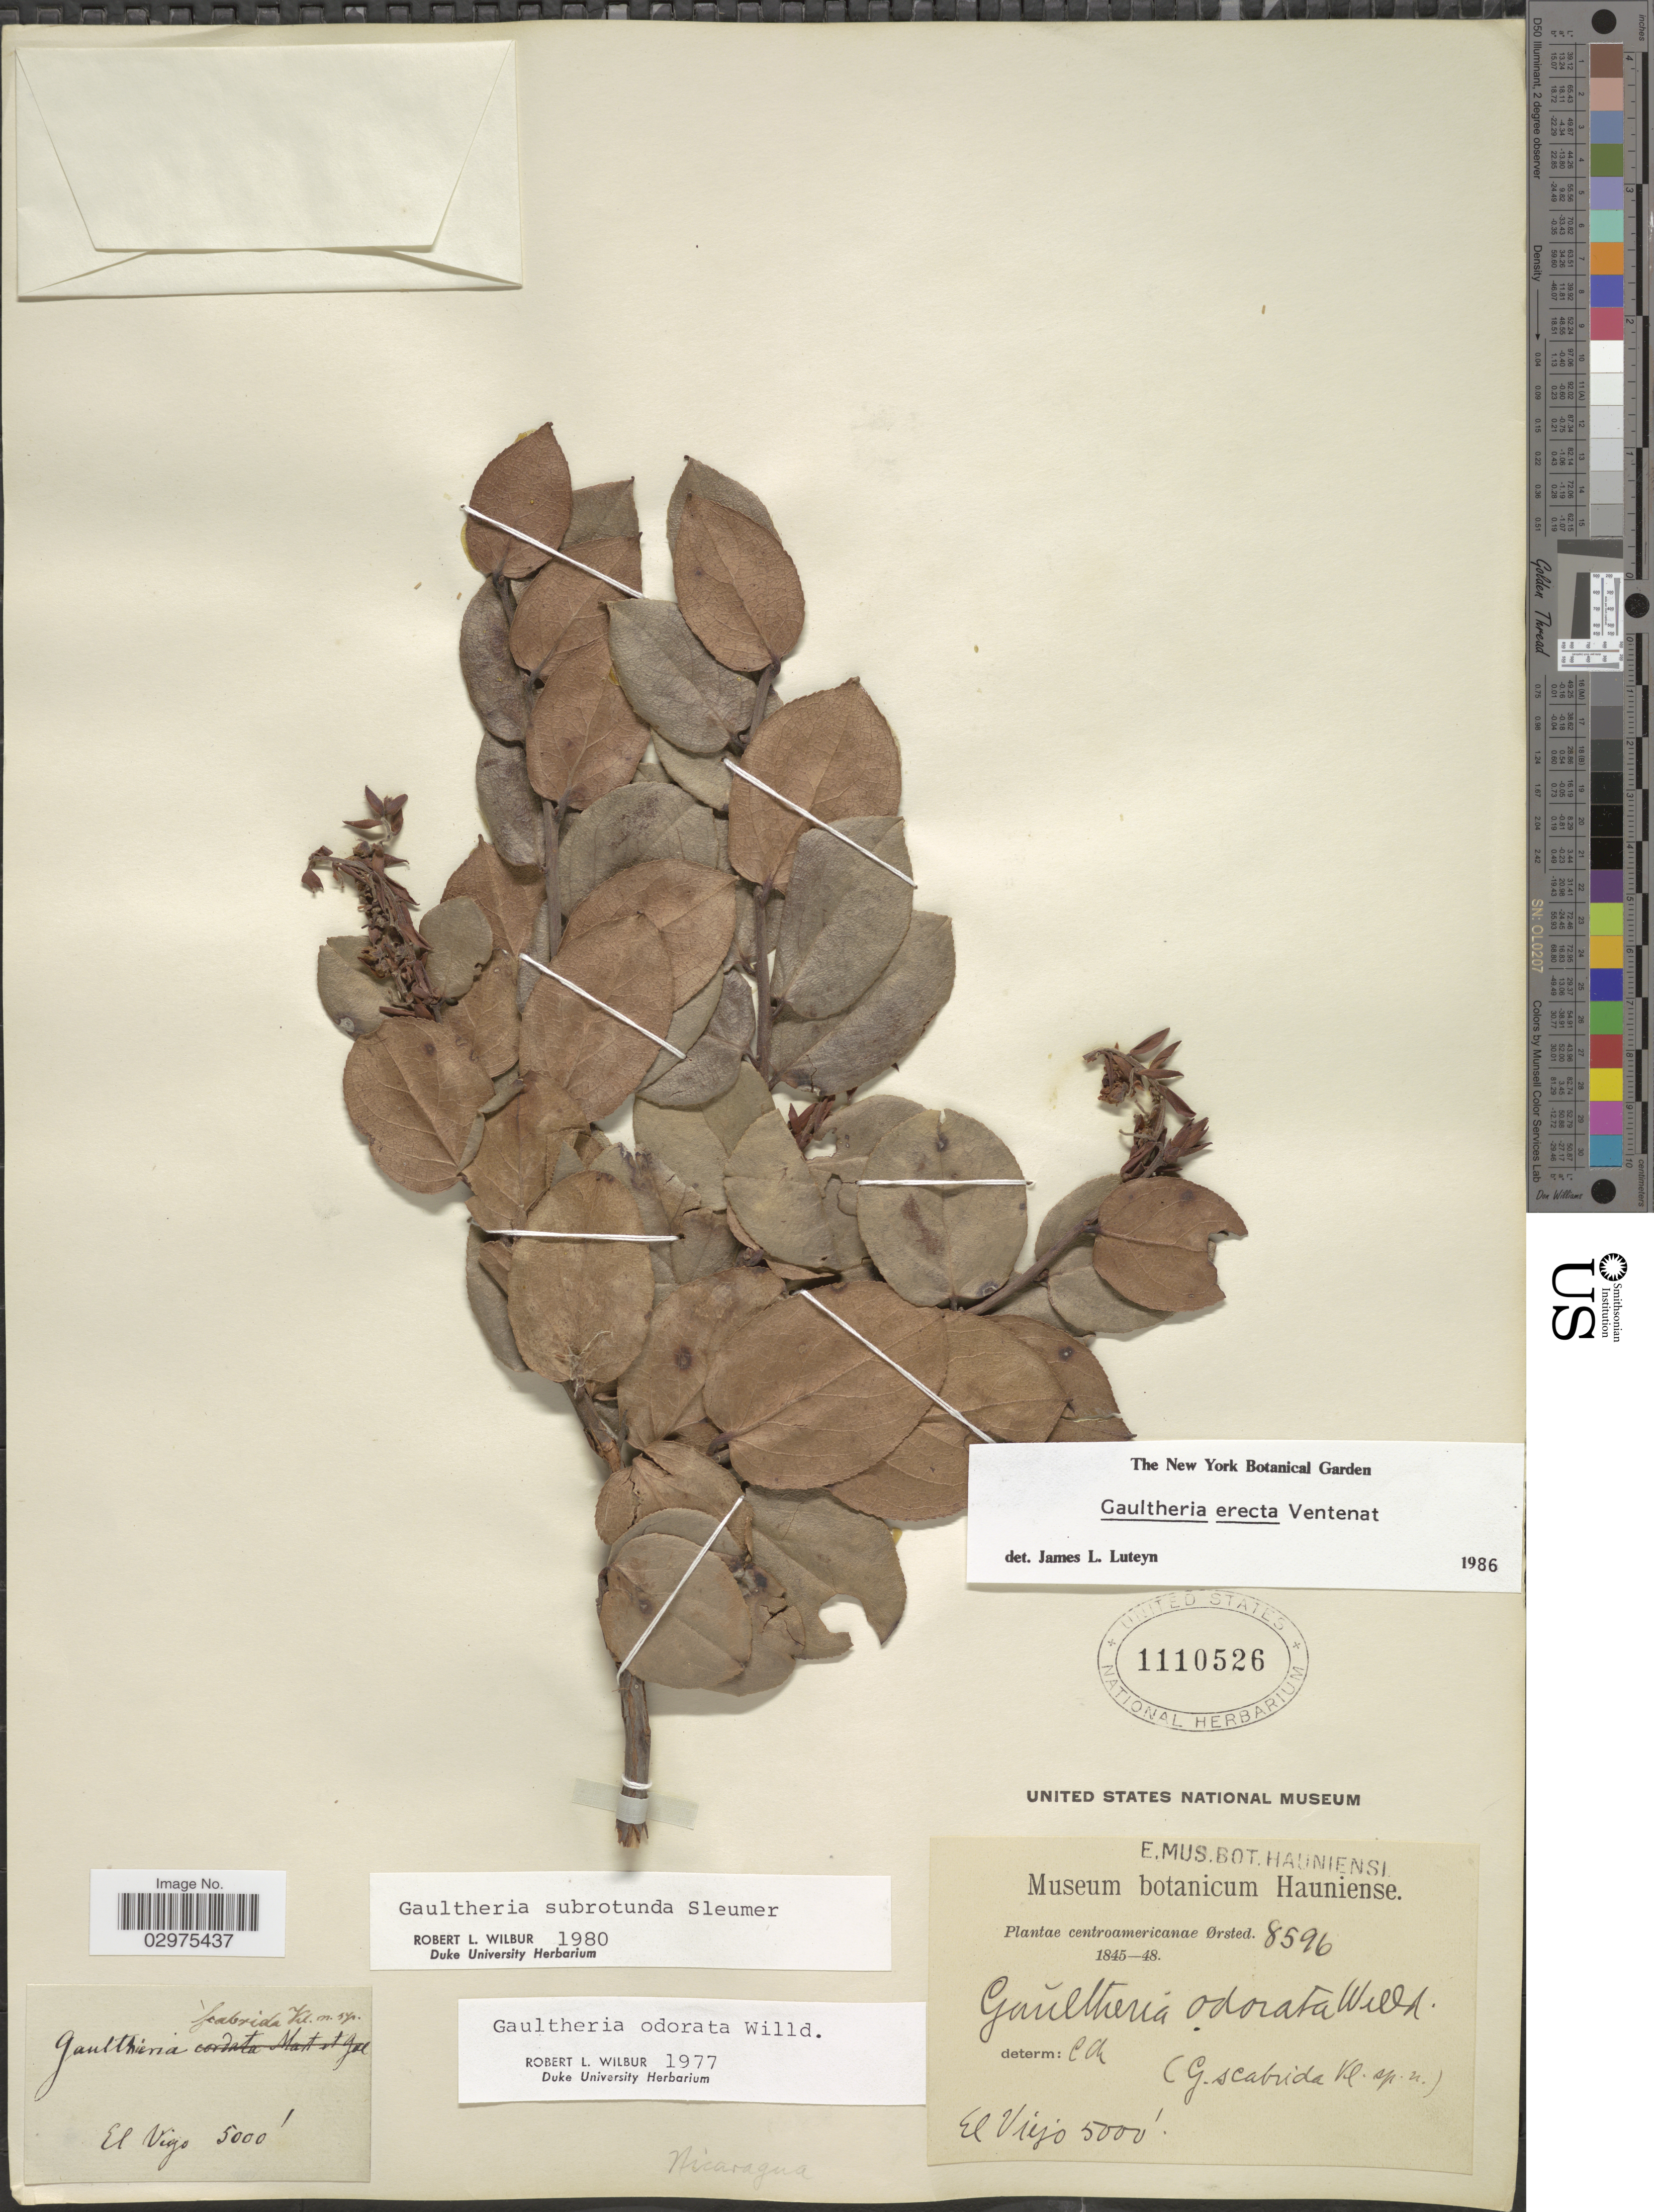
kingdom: Plantae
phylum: Tracheophyta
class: Magnoliopsida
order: Ericales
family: Ericaceae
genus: Gaultheria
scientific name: Gaultheria erecta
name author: Vent.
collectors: Ørsted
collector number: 8596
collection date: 1845/1848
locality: Centroamericanae. El Viejo.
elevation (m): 1524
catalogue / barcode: US 1110526